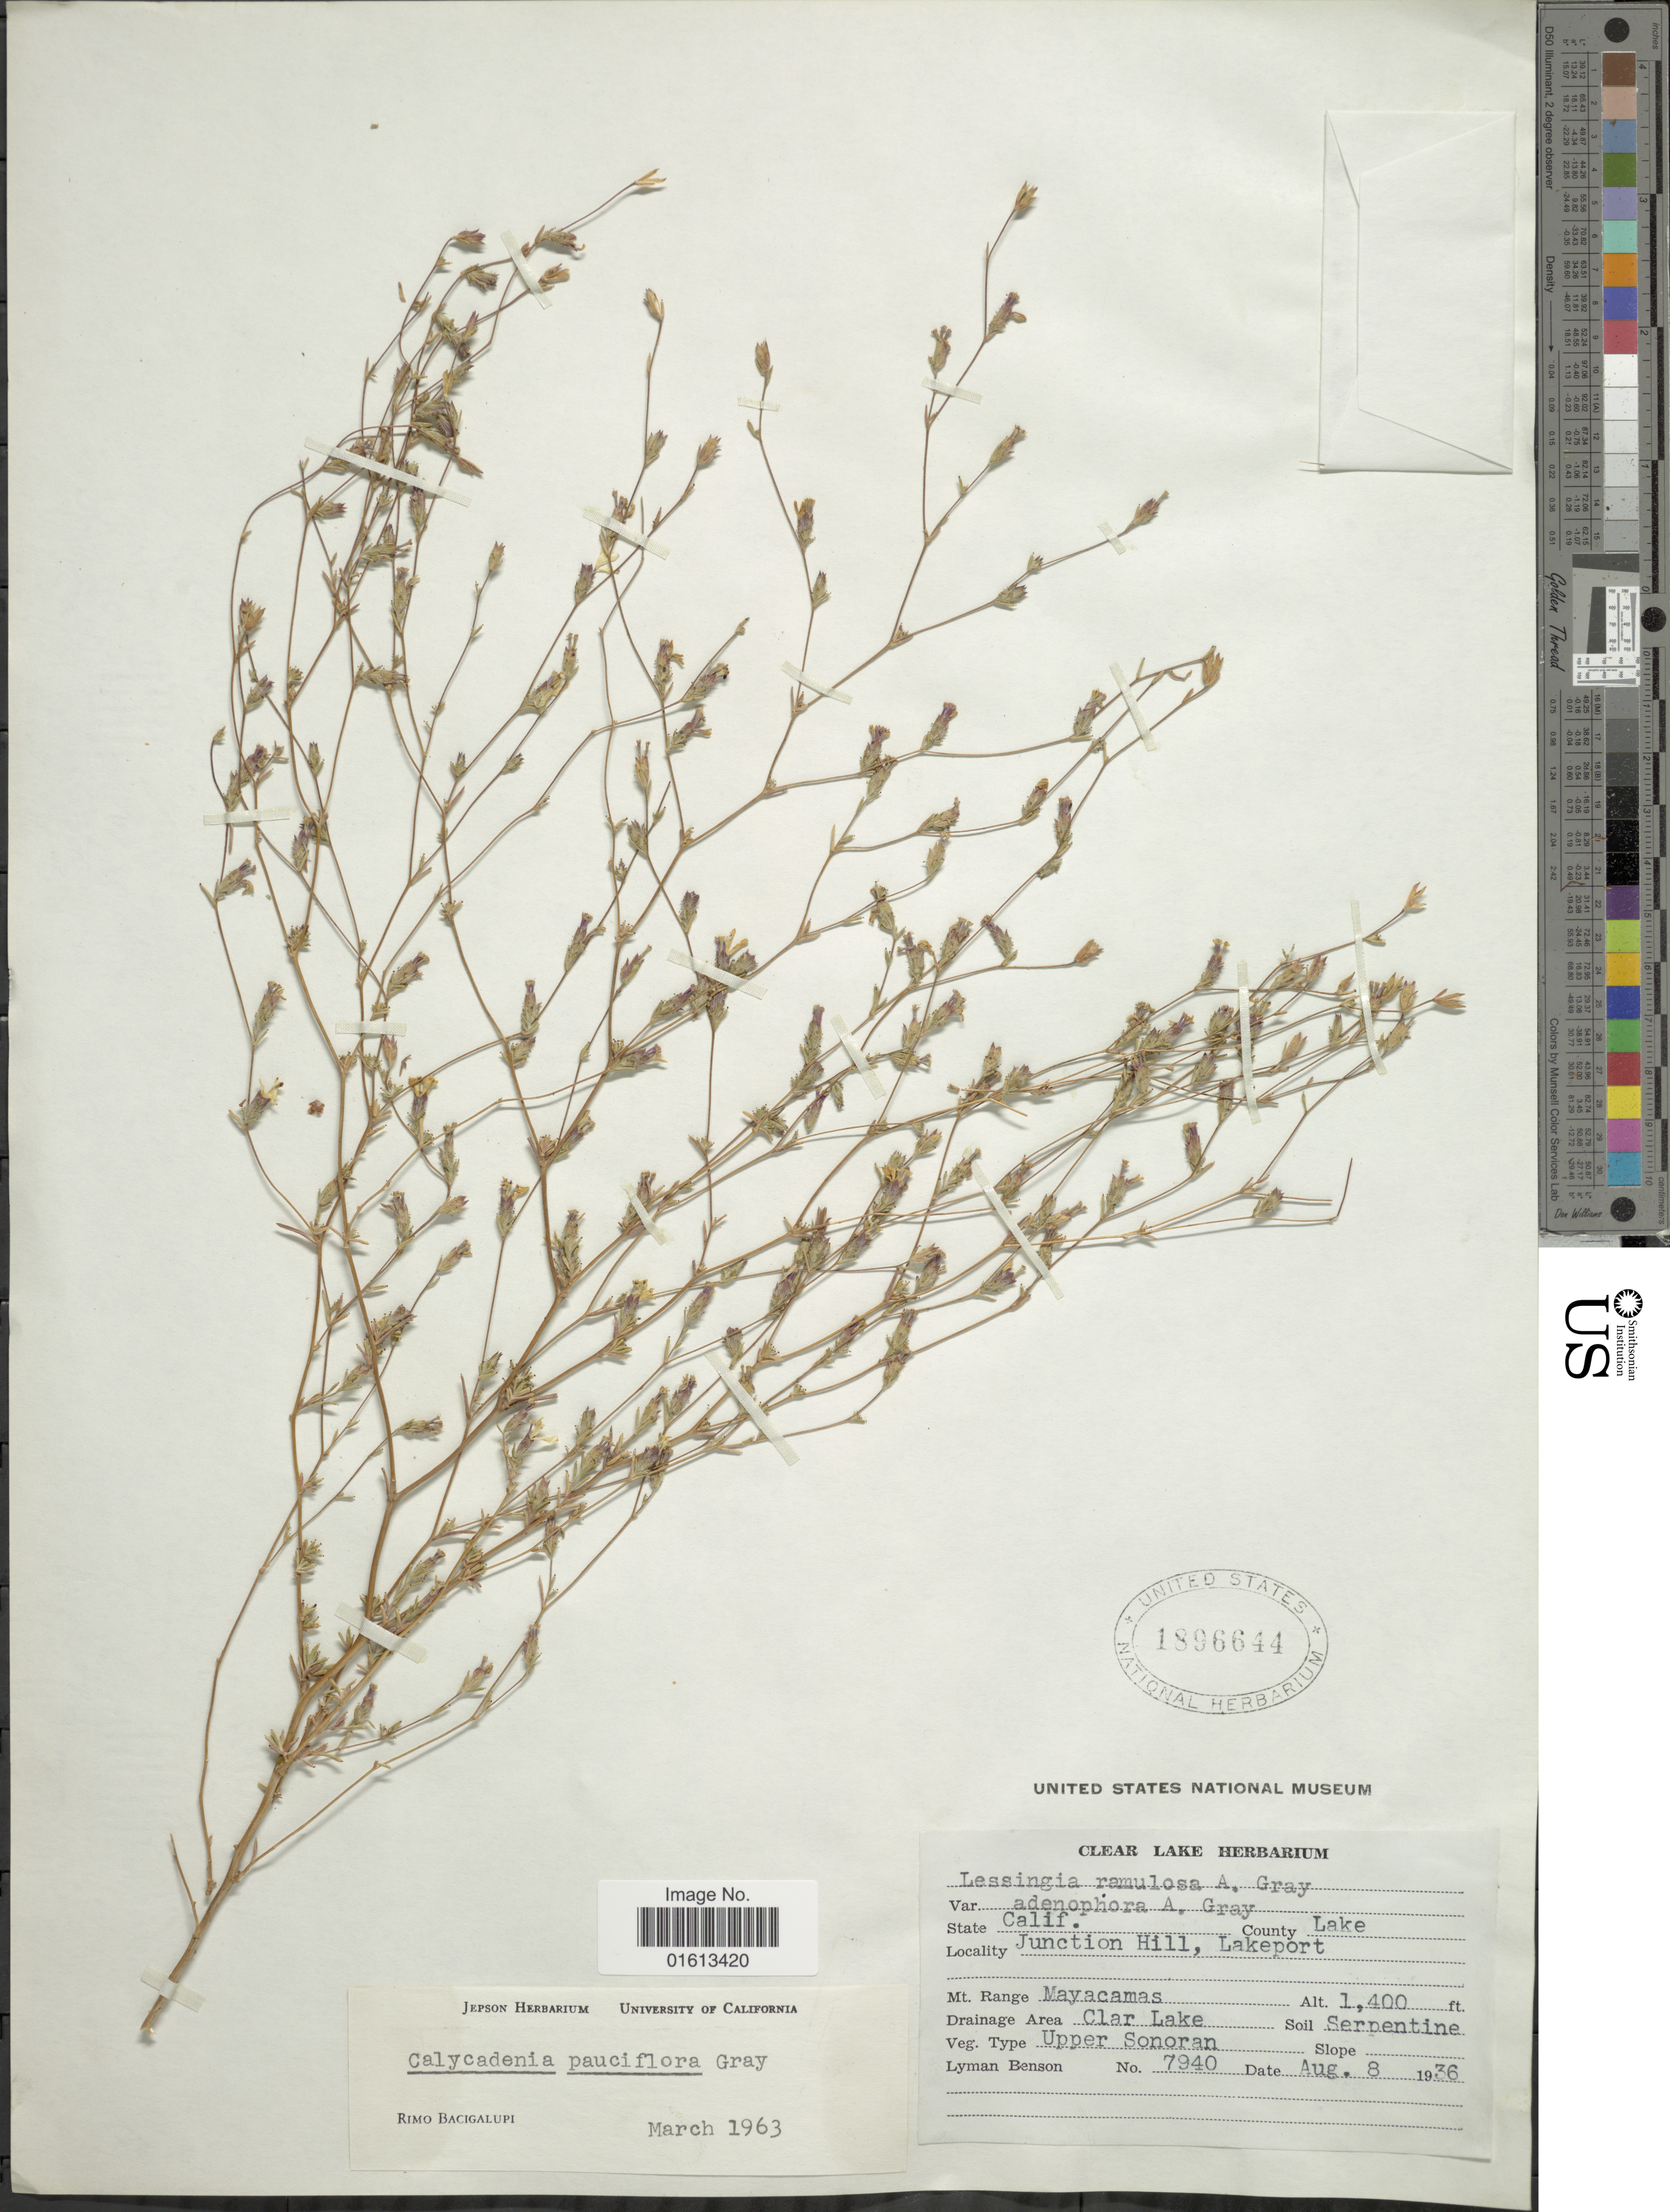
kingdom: Plantae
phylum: Tracheophyta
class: Magnoliopsida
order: Asterales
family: Asteraceae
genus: Calycadenia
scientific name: Calycadenia pauciflora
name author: A. Gray in Emory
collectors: L. D. Benson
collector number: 7940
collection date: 1936-08-08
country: United States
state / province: California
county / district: Lake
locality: State Calif., Junction Hill, Lakeport, Mt. Range Mayacamas. County Lake.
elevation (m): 427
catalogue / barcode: US 1896644